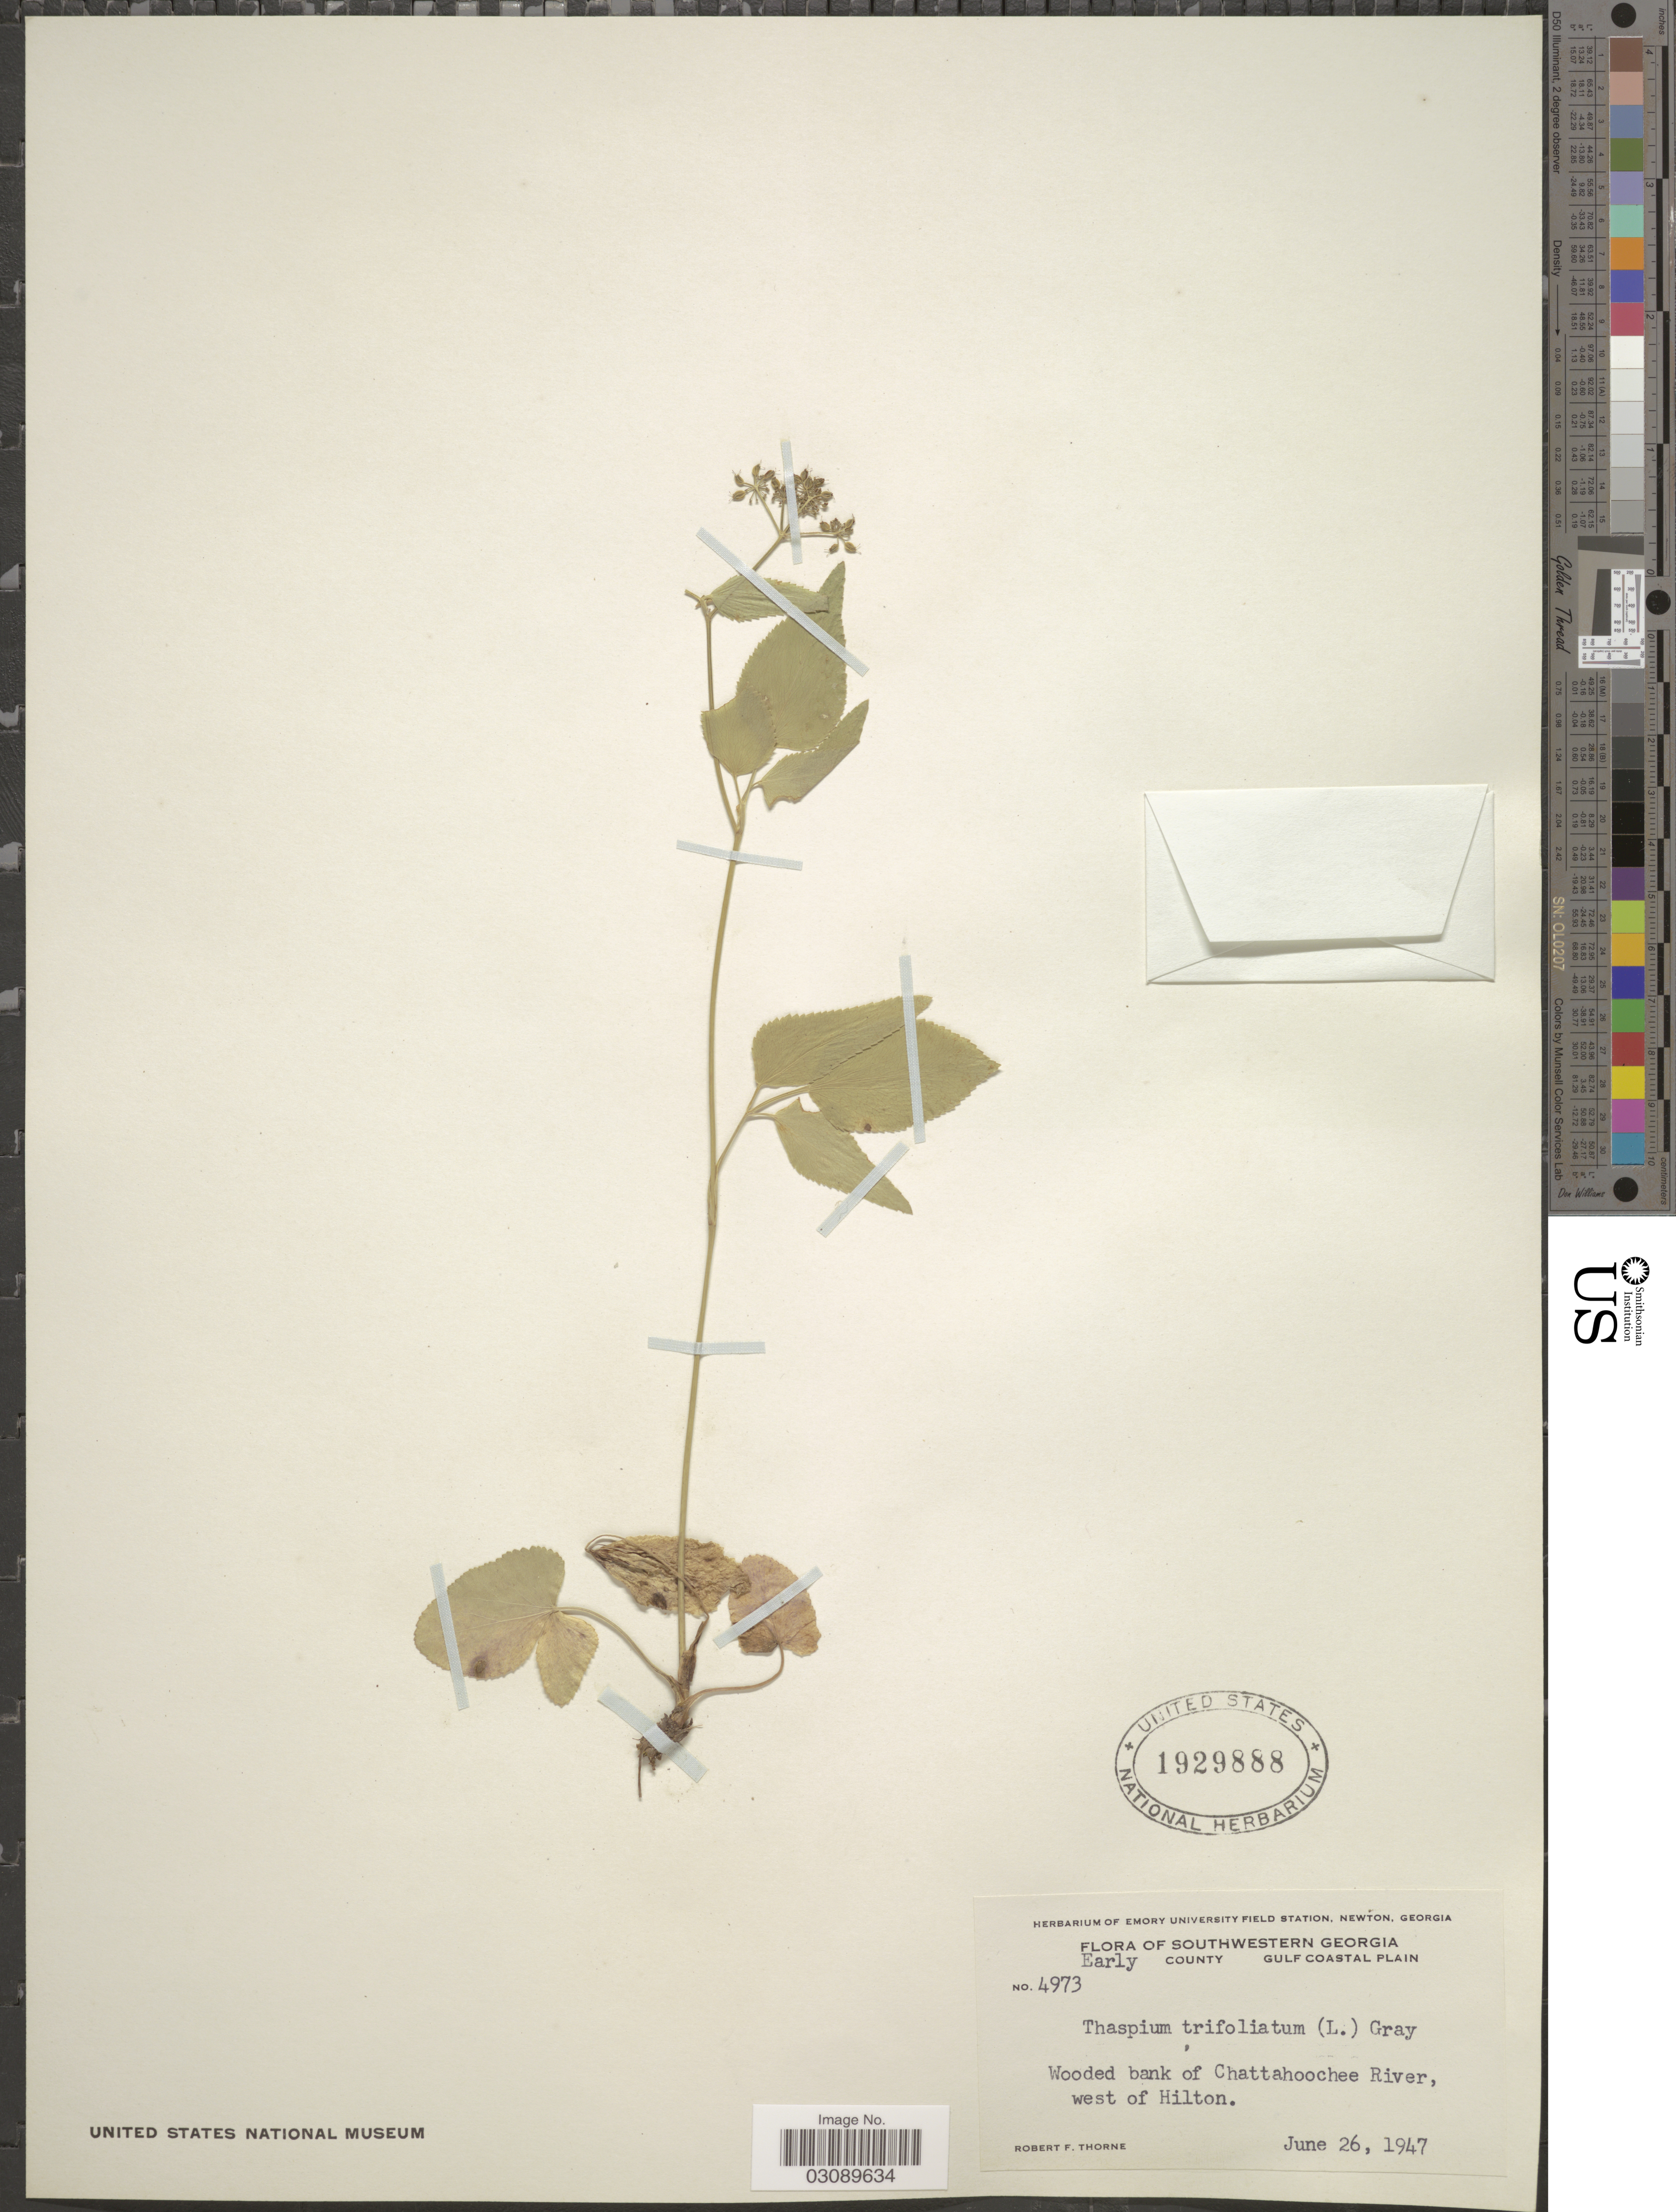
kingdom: Plantae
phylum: Tracheophyta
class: Magnoliopsida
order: Apiales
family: Apiaceae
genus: Thaspium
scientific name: Thaspium trifoliatum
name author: (L.) A. Gray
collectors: R. F. Thorne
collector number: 4973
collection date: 1947-06-26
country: United States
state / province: Georgia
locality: Southwestern Georgia. Early County. Gulf Coastal Plain. Wooded bank of Chattahoochee River, west of Hilton.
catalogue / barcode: US 1929888